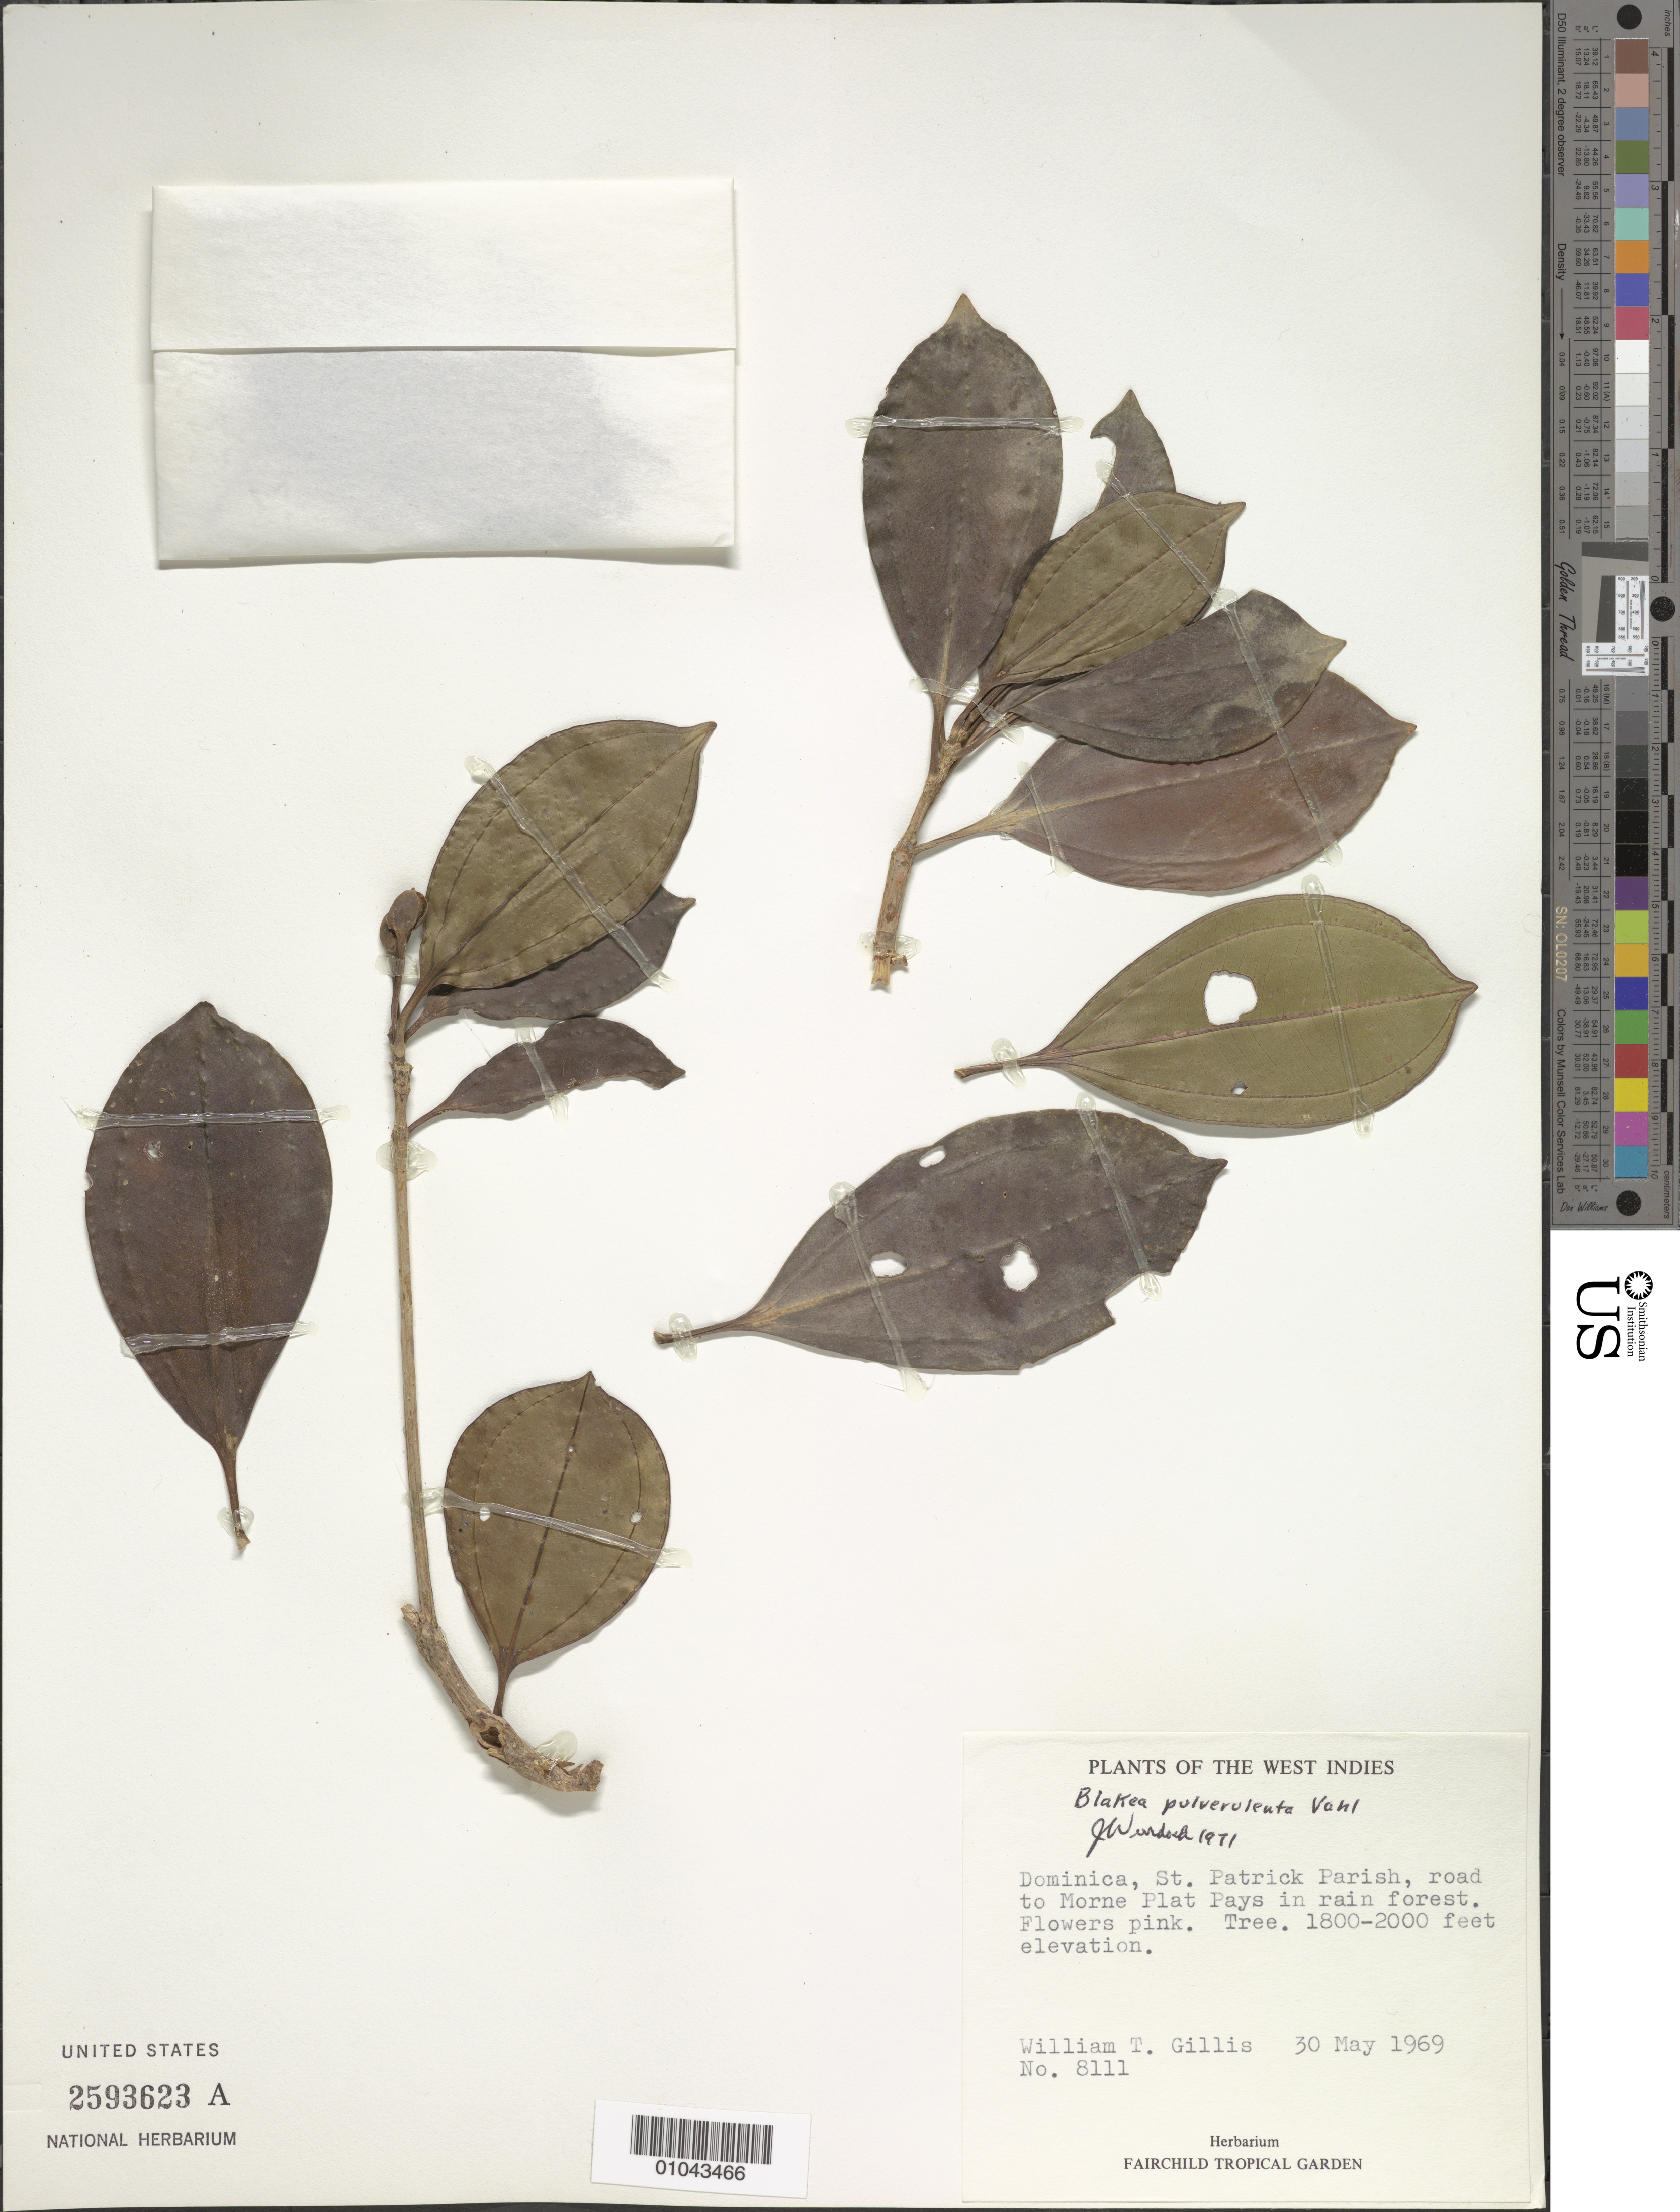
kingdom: Plantae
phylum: Tracheophyta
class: Magnoliopsida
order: Myrtales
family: Melastomataceae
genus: Blakea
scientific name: Blakea pulverulenta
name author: Vahl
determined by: Wurdack, John J., (US), US (UNITED STATES)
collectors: W. T. Gillis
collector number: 8111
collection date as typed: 30 May 1969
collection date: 1969-05-30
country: Dominica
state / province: St. Patrick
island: Dominica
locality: Road to Morne Plat Pays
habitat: Rainforest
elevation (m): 549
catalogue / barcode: US 2593623A